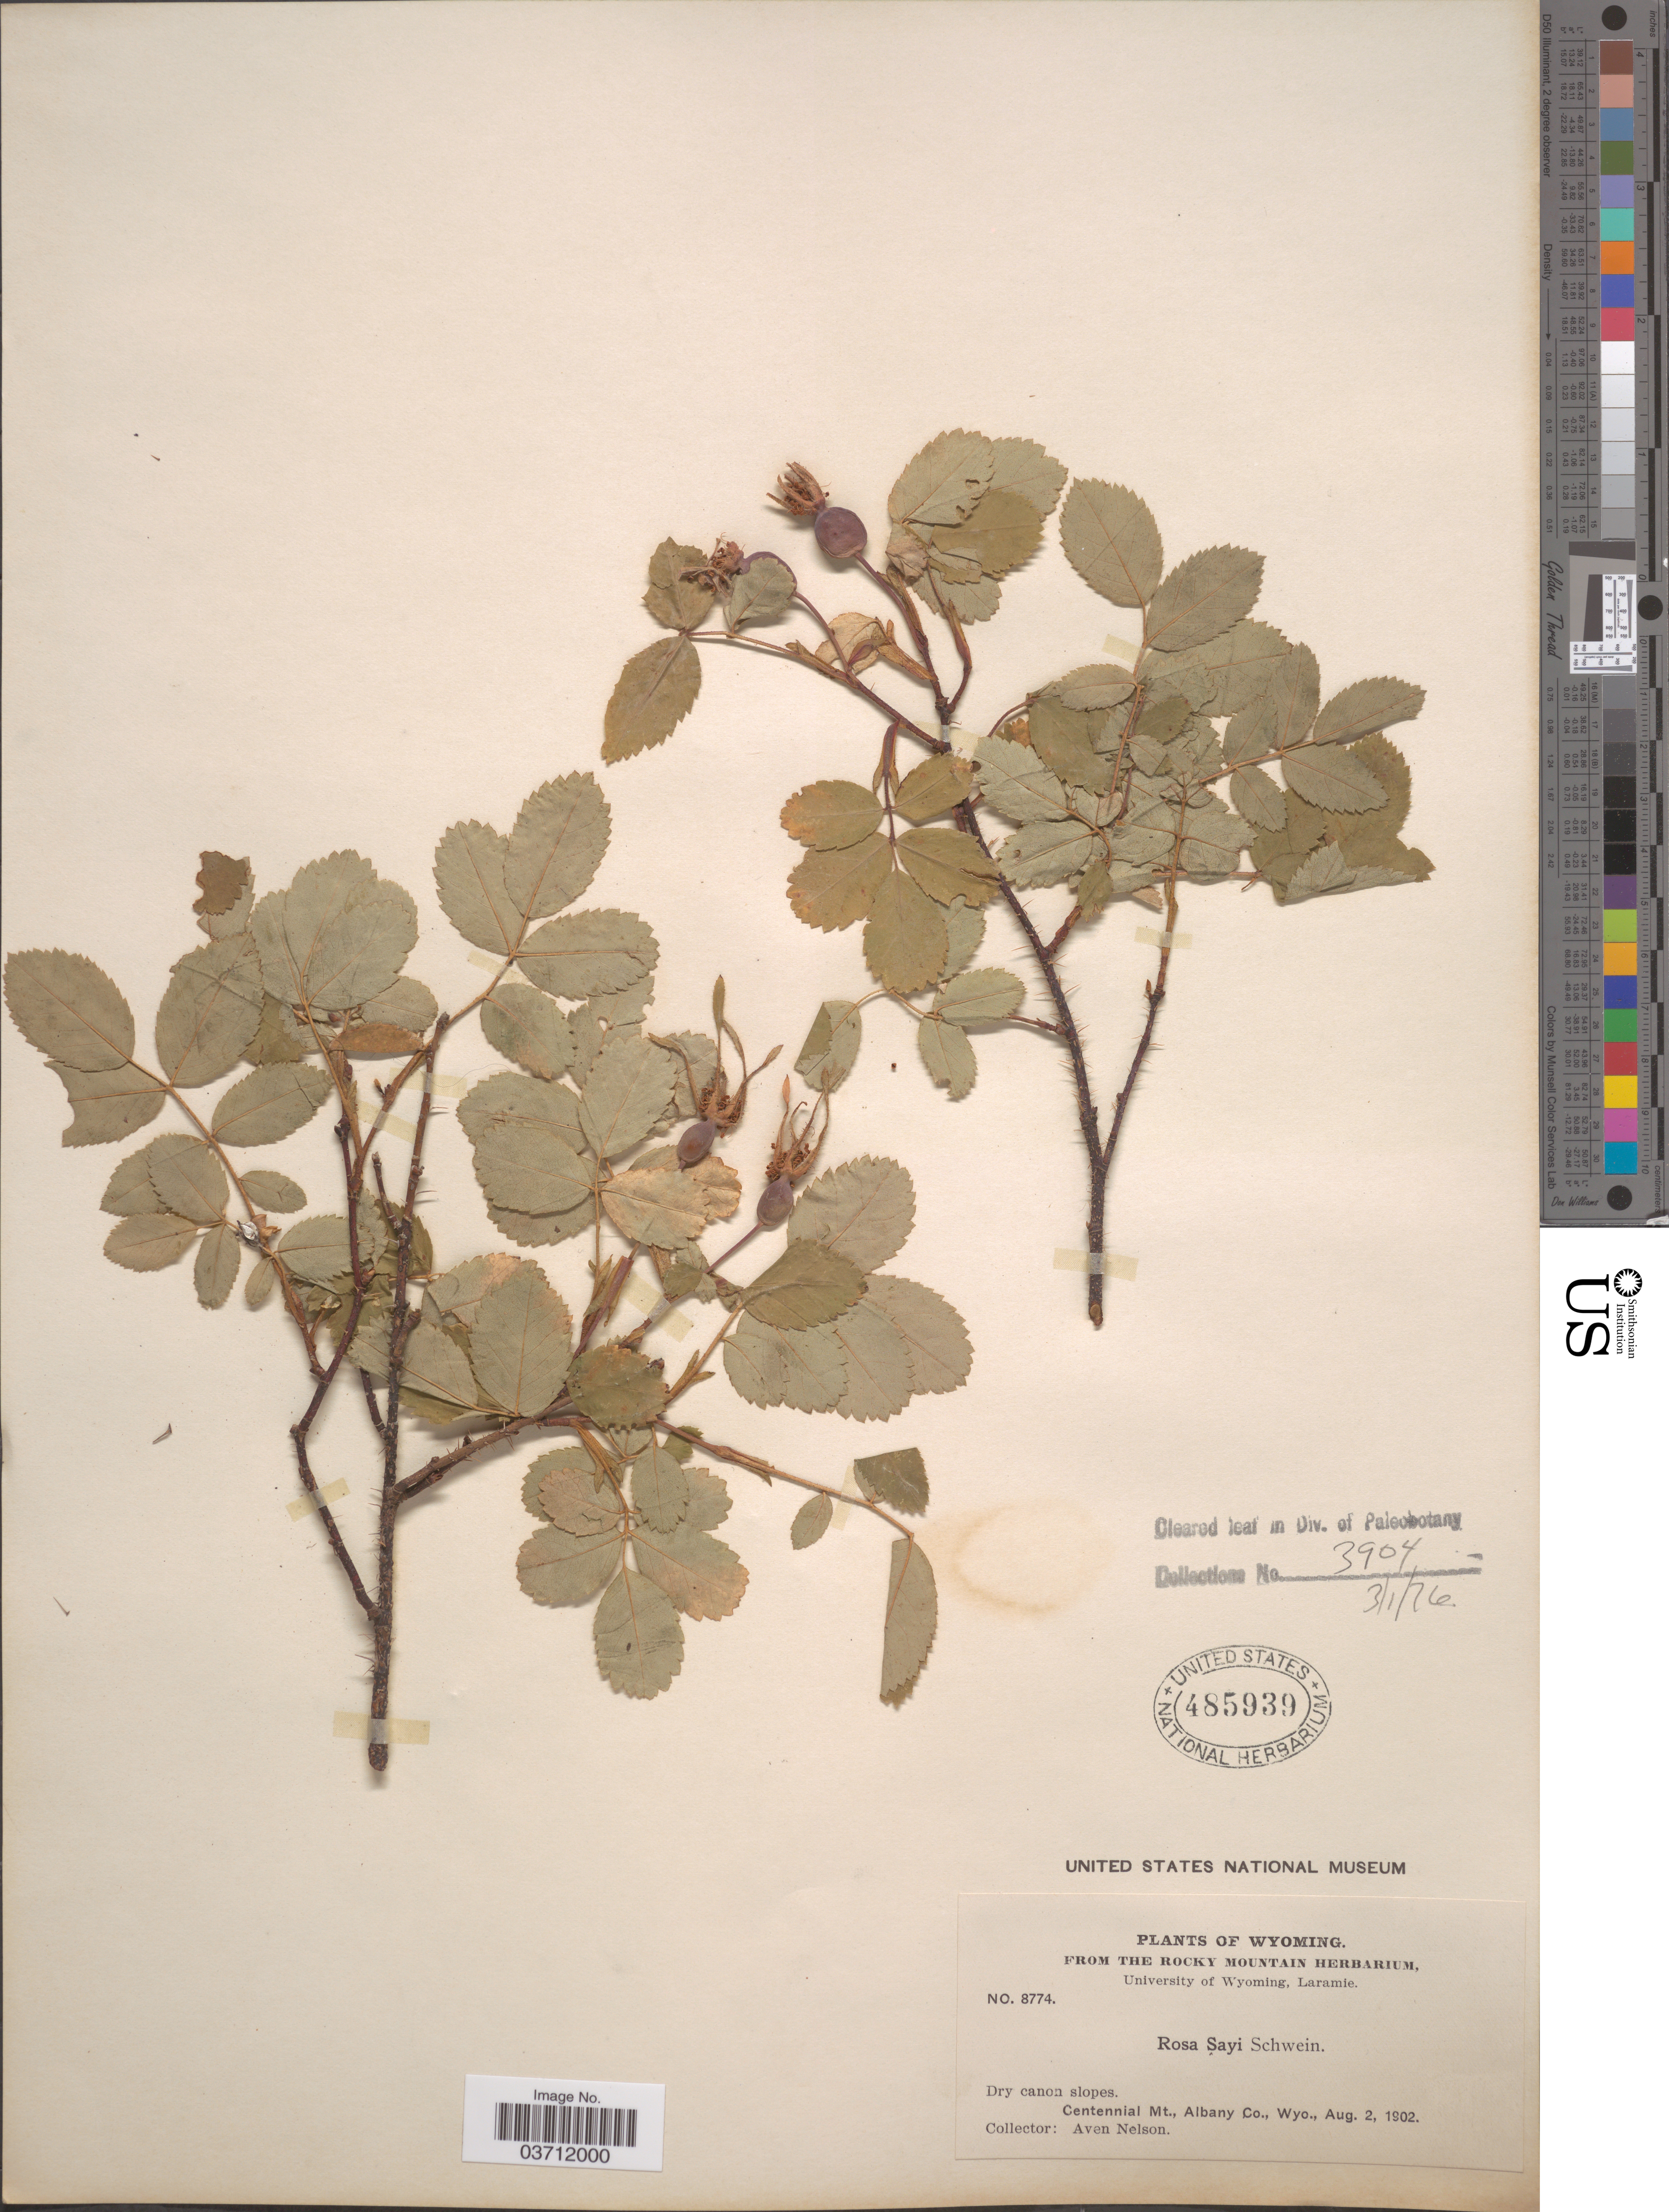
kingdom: Plantae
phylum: Tracheophyta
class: Magnoliopsida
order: Rosales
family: Rosaceae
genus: Rosa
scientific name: Rosa sayi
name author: Schwein.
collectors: A. Nelson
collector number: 8774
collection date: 1902-08-02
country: United States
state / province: Wyoming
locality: Dry canon slopes. Centennial Mt., Albany Co.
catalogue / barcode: US 485939